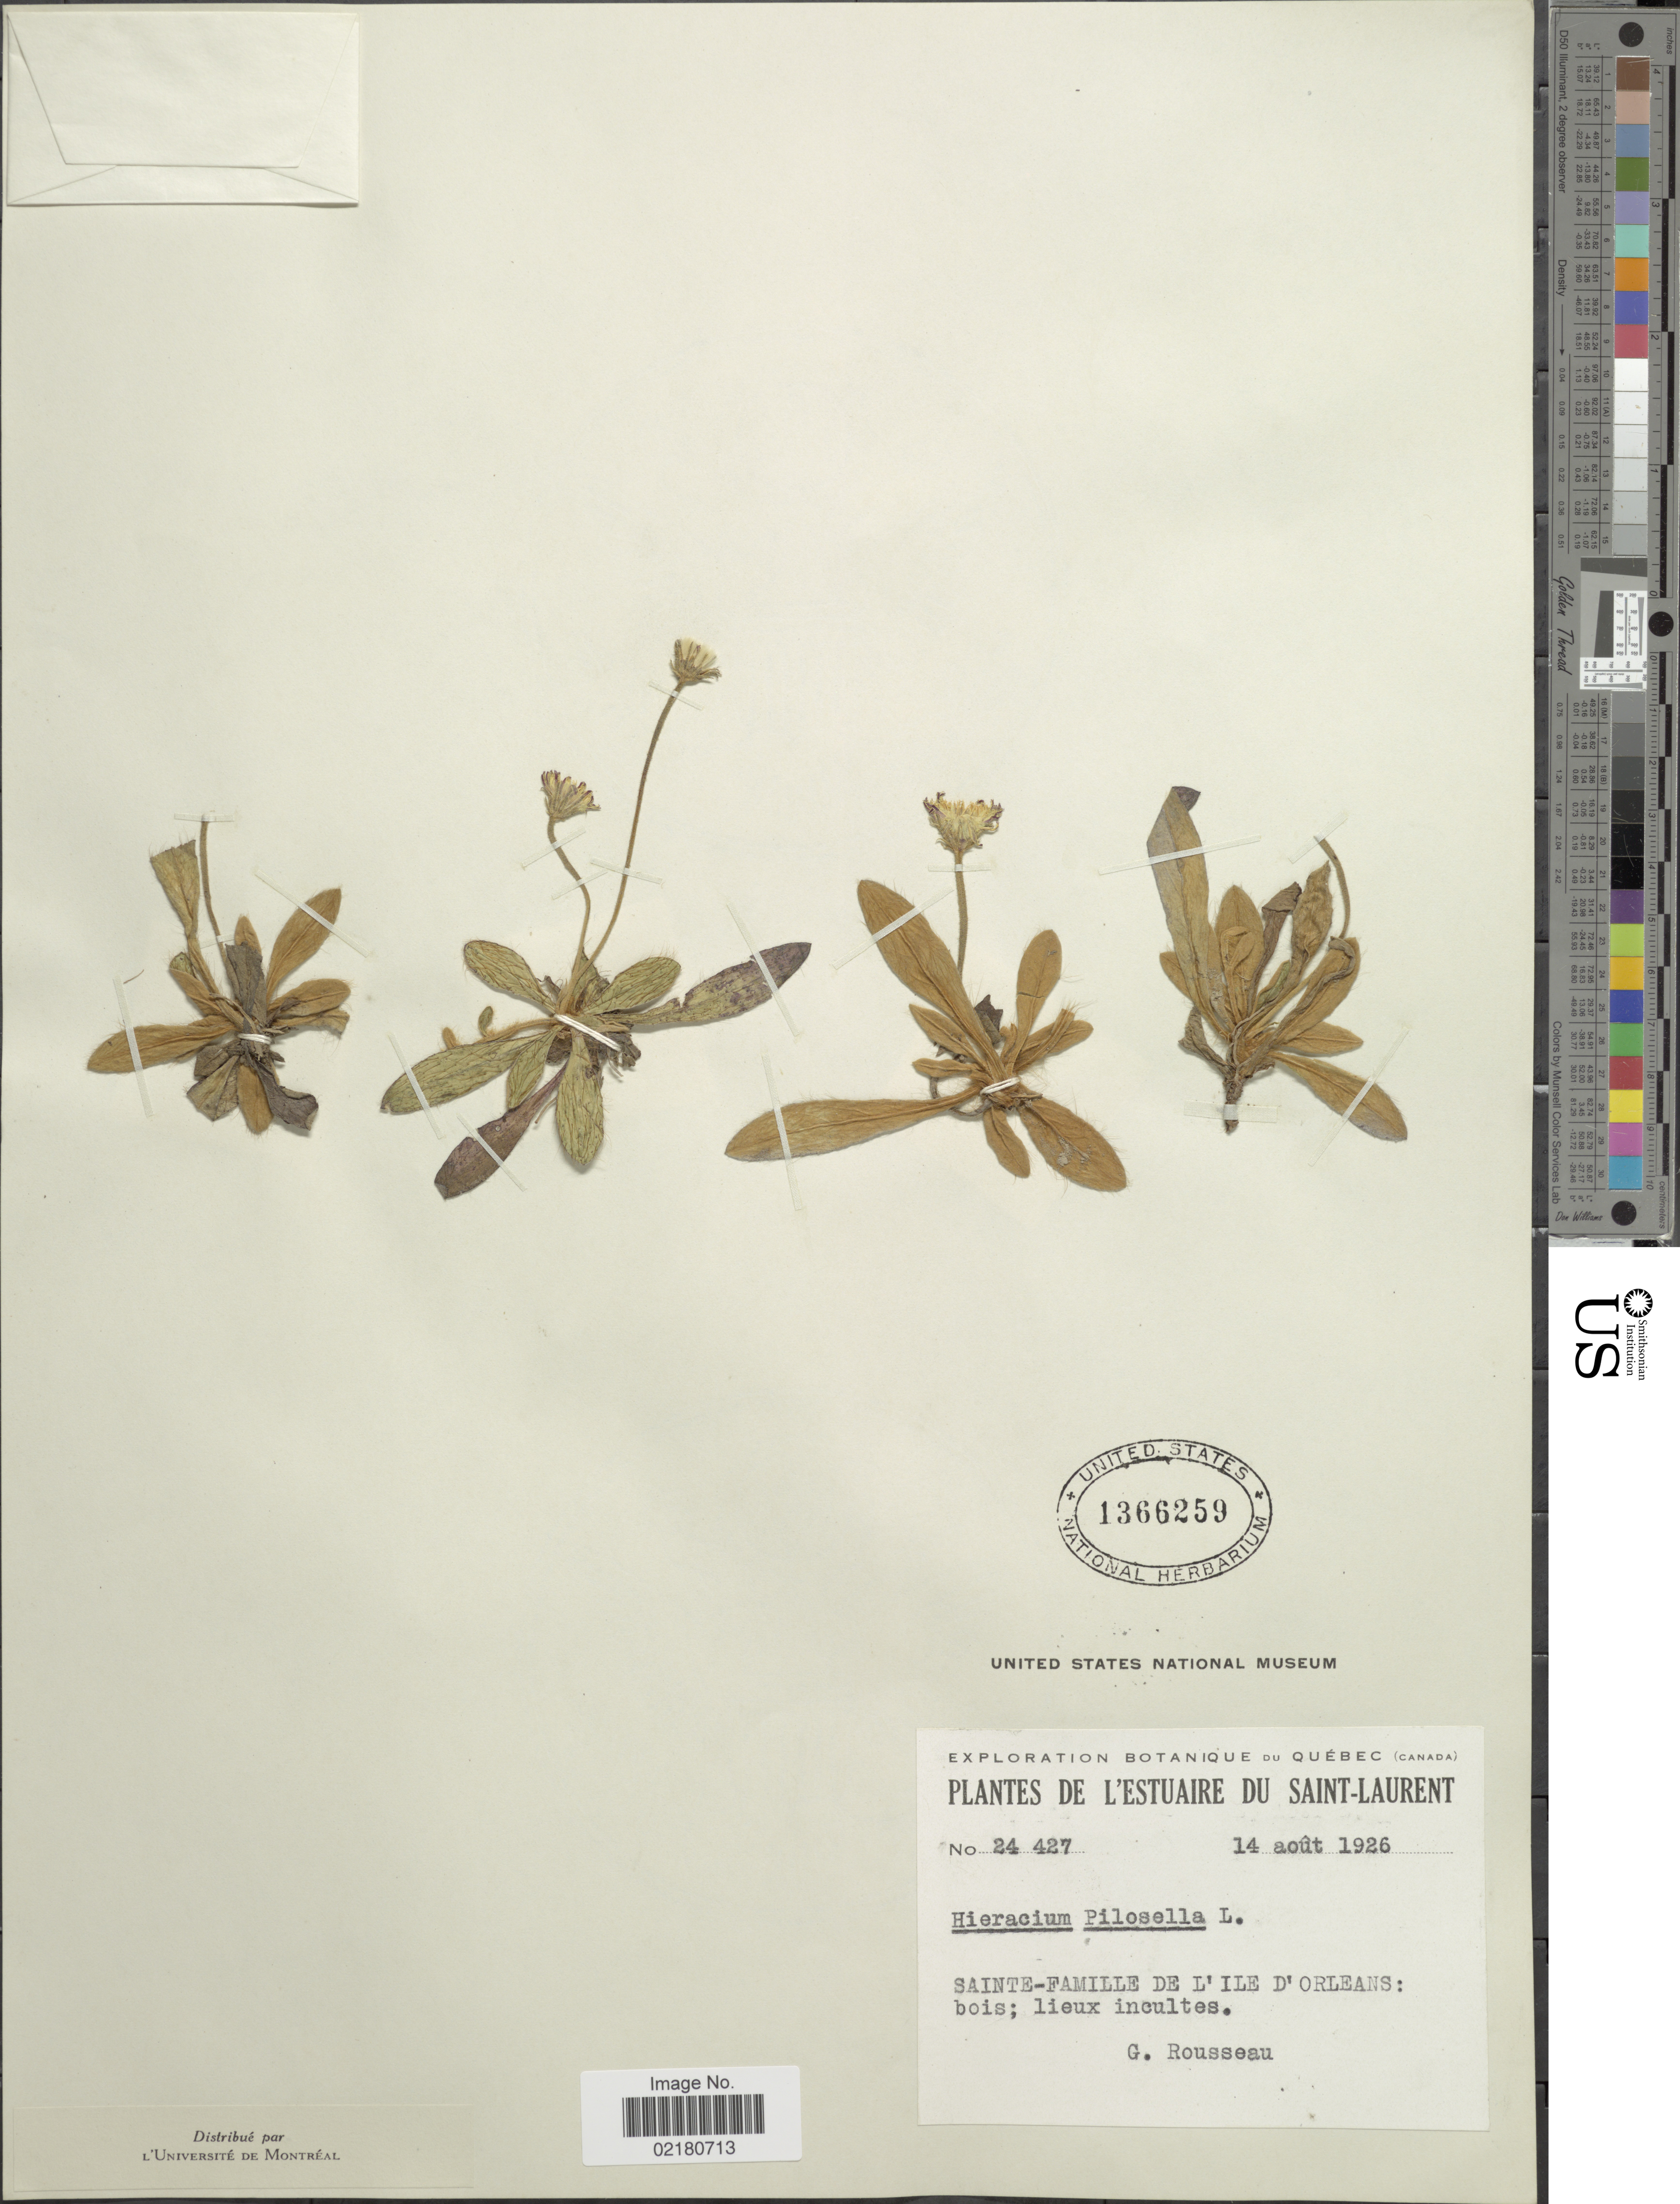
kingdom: Plantae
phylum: Tracheophyta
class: Magnoliopsida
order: Asterales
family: Asteraceae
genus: Pilosella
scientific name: Pilosella officinarum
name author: Vaill.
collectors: G. Rousseau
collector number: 24427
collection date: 1926-08-14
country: Canada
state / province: Quebec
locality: L'Estuaire du Saint-Laurent, Sainte-Famille de L' Ile D'Orleans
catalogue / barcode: US 1366259